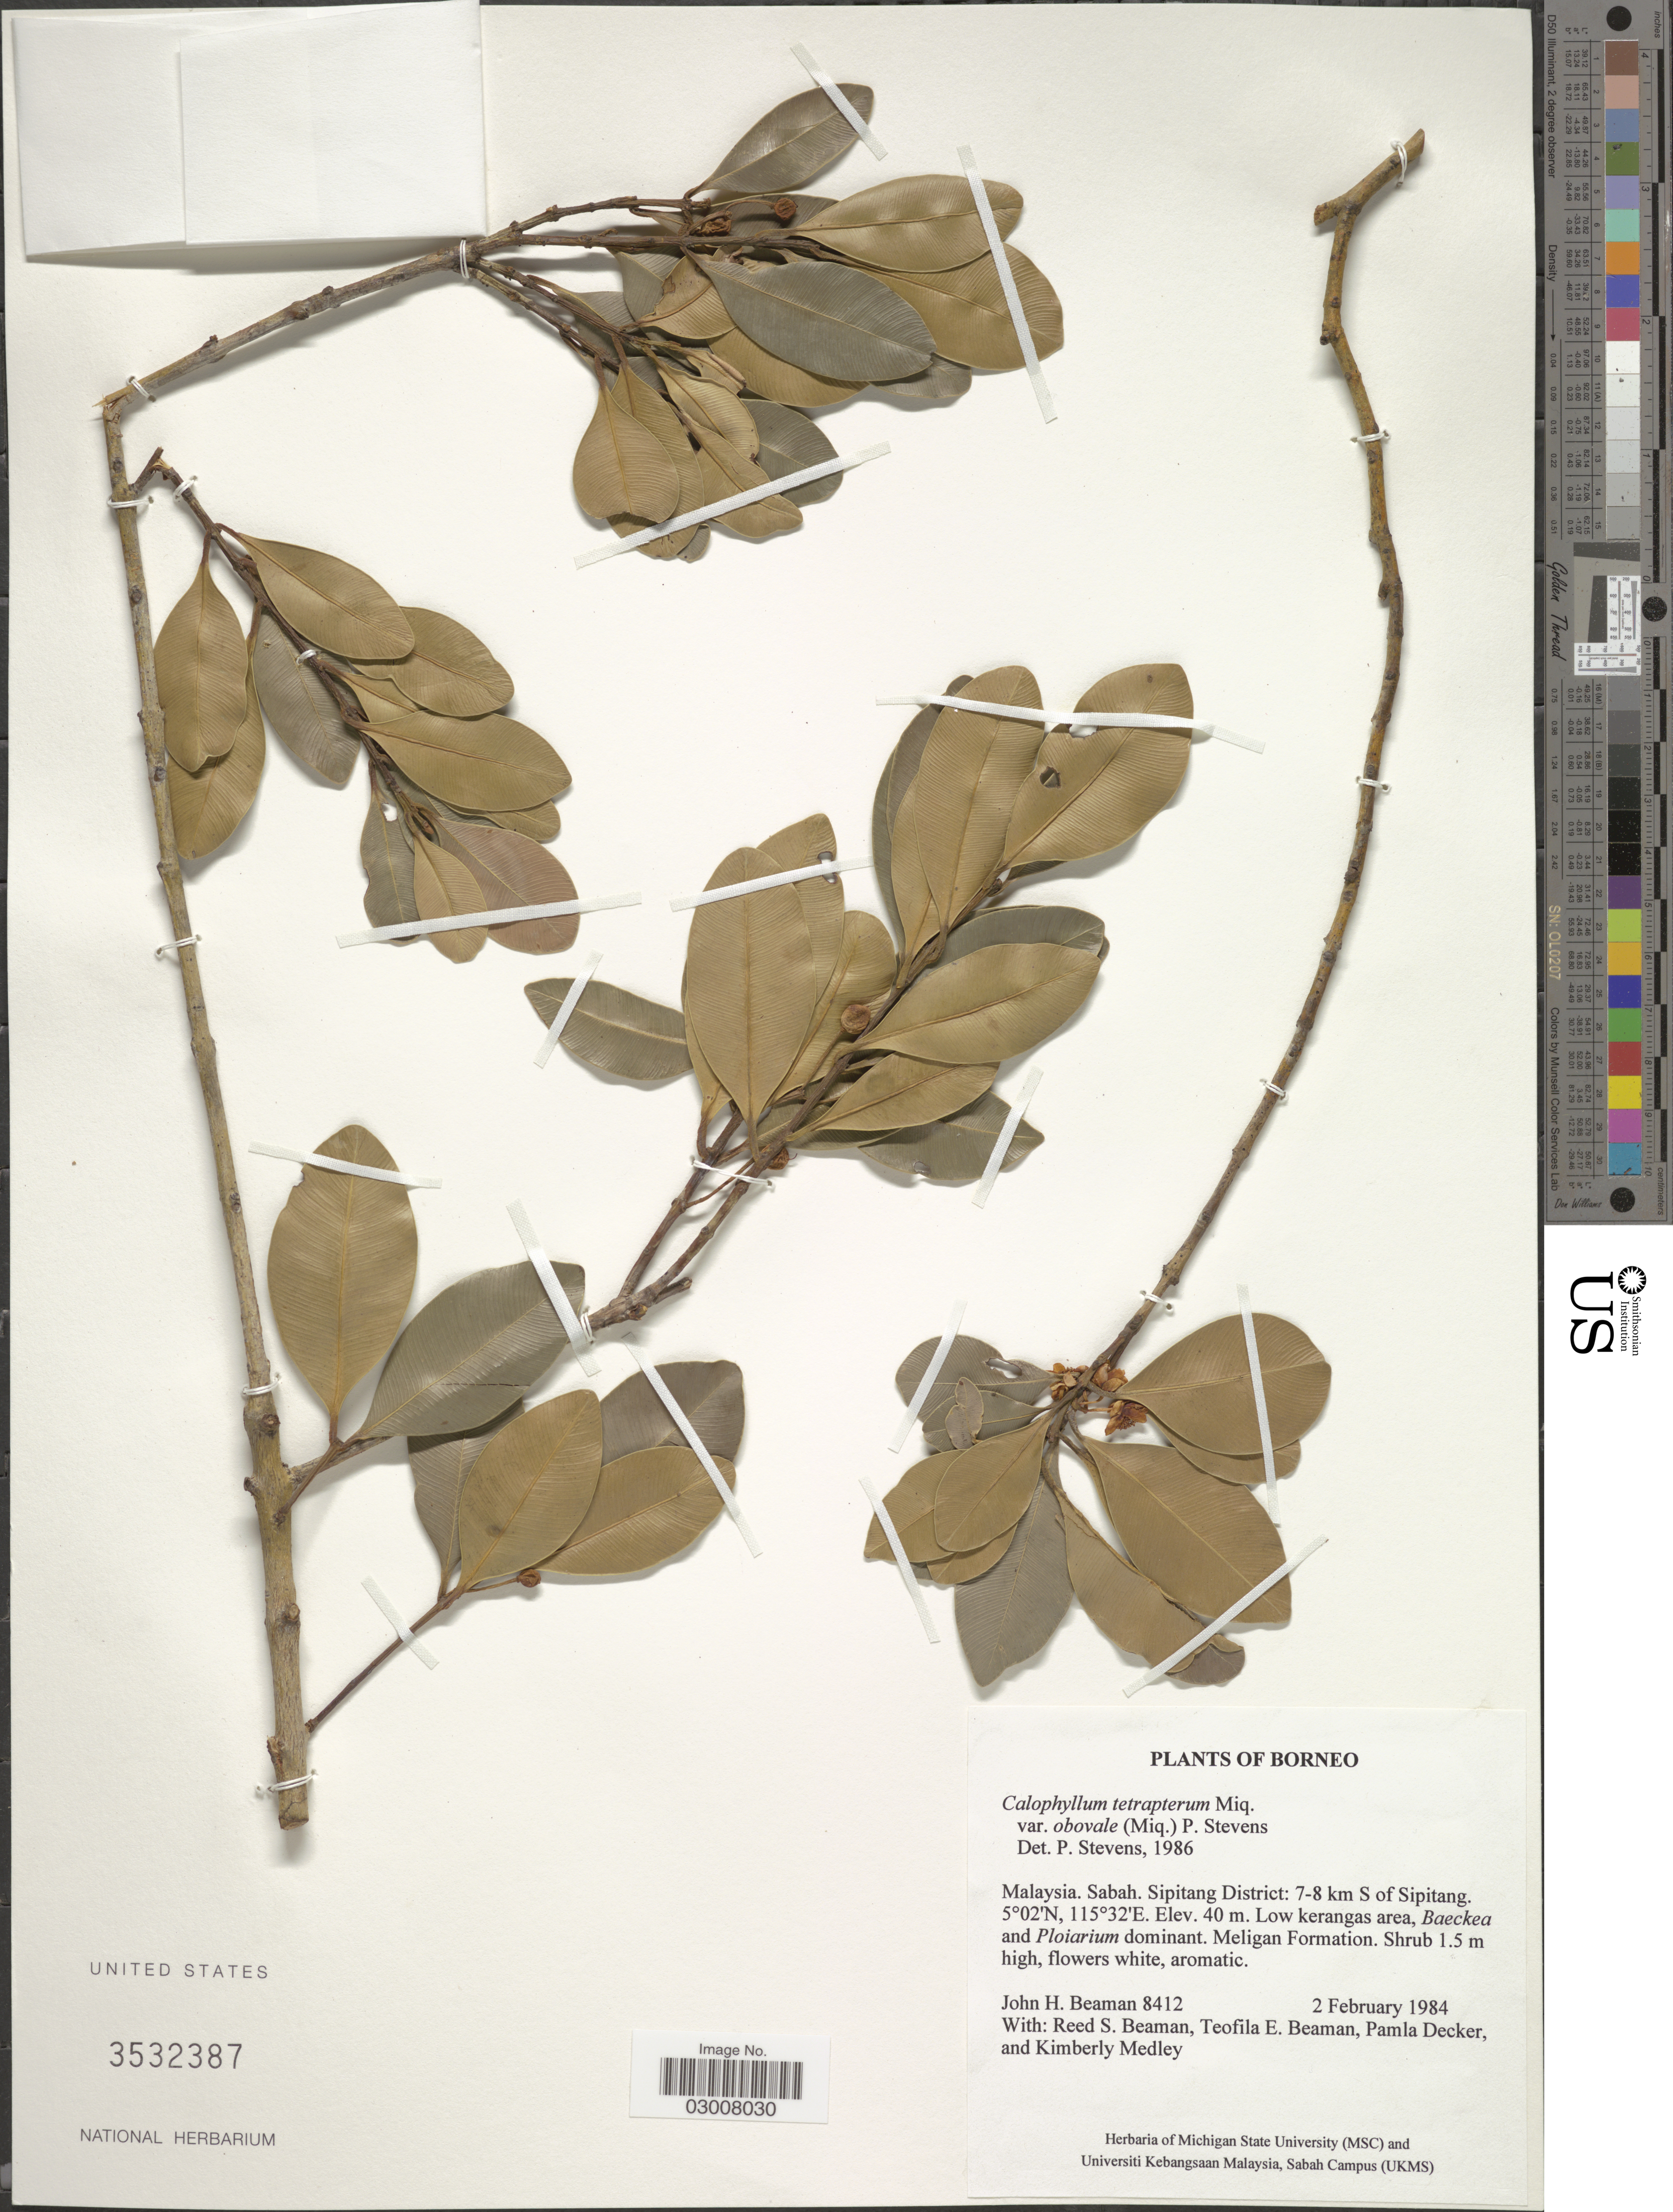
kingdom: Plantae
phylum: Tracheophyta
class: Magnoliopsida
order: Malpighiales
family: Calophyllaceae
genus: Calophyllum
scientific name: Calophyllum tetrapterum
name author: Miq.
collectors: J. H. Beaman, R. S. Beaman, T. E. Beaman, P. Decker & K. Medley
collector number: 8412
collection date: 1984-02-02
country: Malaysia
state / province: Sabah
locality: Borneo, Sipitang District: 7-8 km SW of Sipitang.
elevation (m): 40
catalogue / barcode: US 3532387